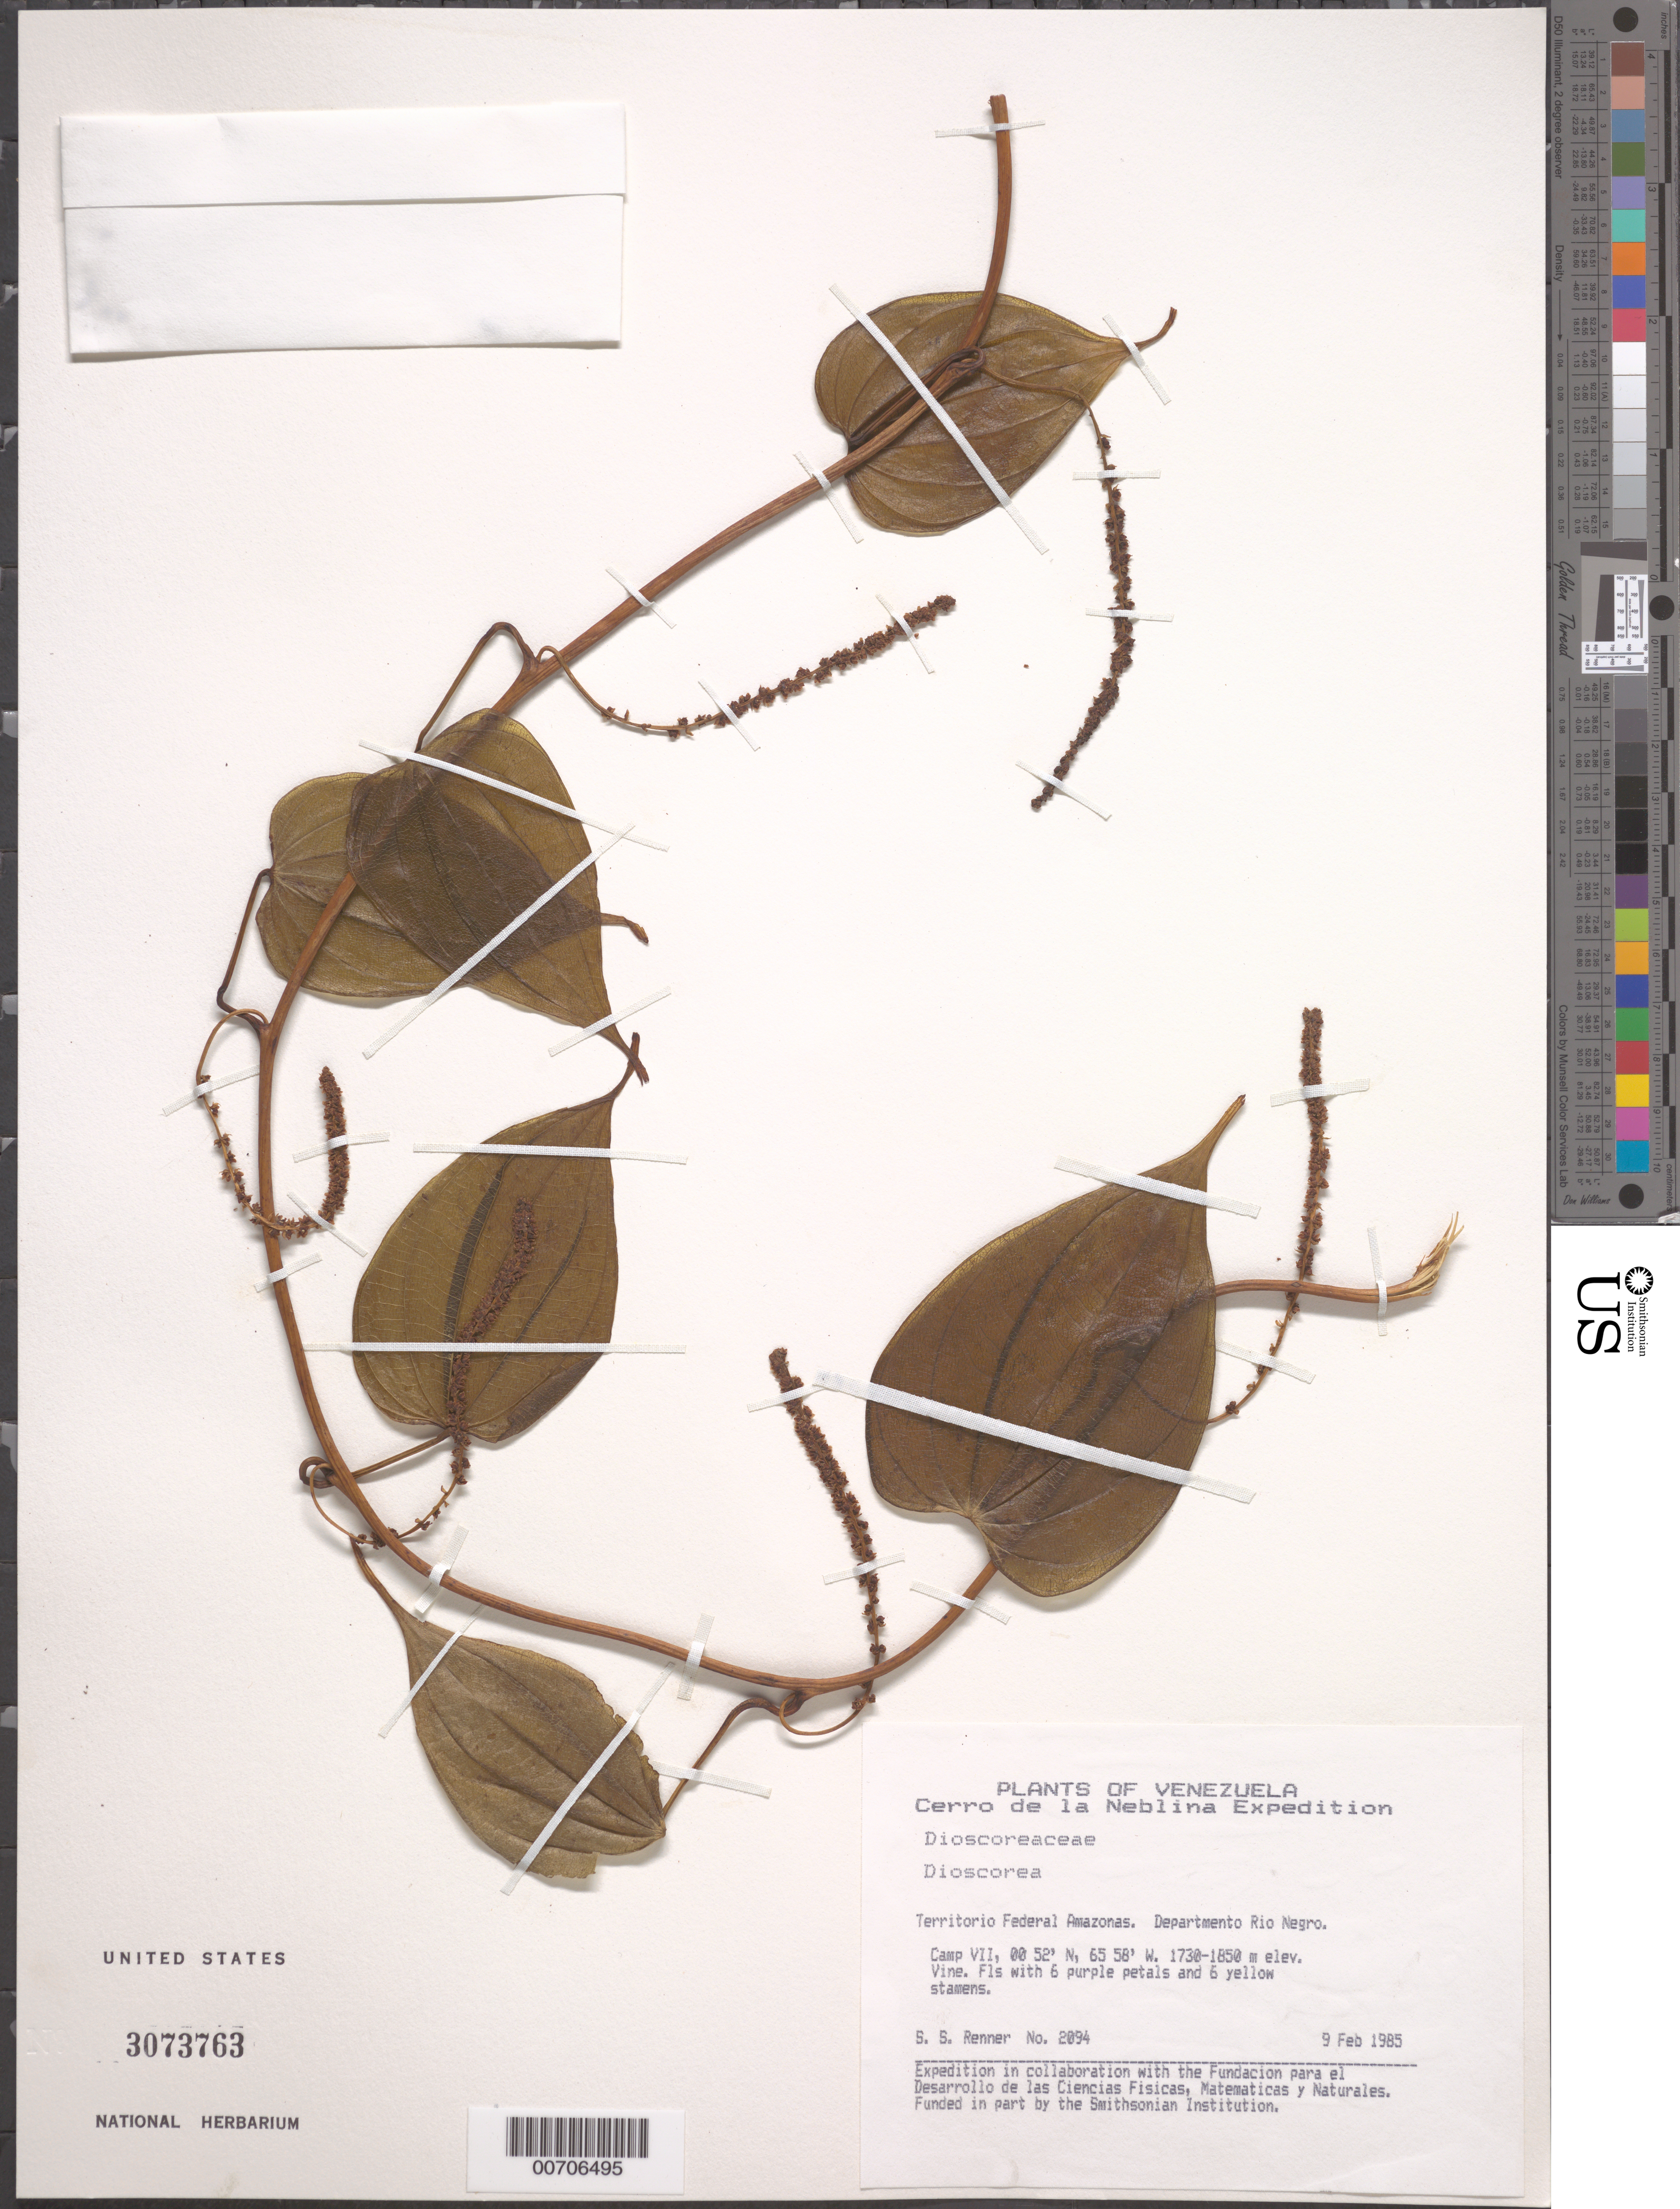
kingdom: Plantae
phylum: Tracheophyta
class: Liliopsida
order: Dioscoreales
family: Dioscoreaceae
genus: Dioscorea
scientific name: Dioscorea sp.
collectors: S. S. Renner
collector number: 2094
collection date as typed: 9-Feb-85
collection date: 1985-02-09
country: Venezuela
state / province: Amazonas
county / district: Río Negro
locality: Cerro de la Neblina, Camp VII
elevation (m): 1730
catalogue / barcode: US 3073763